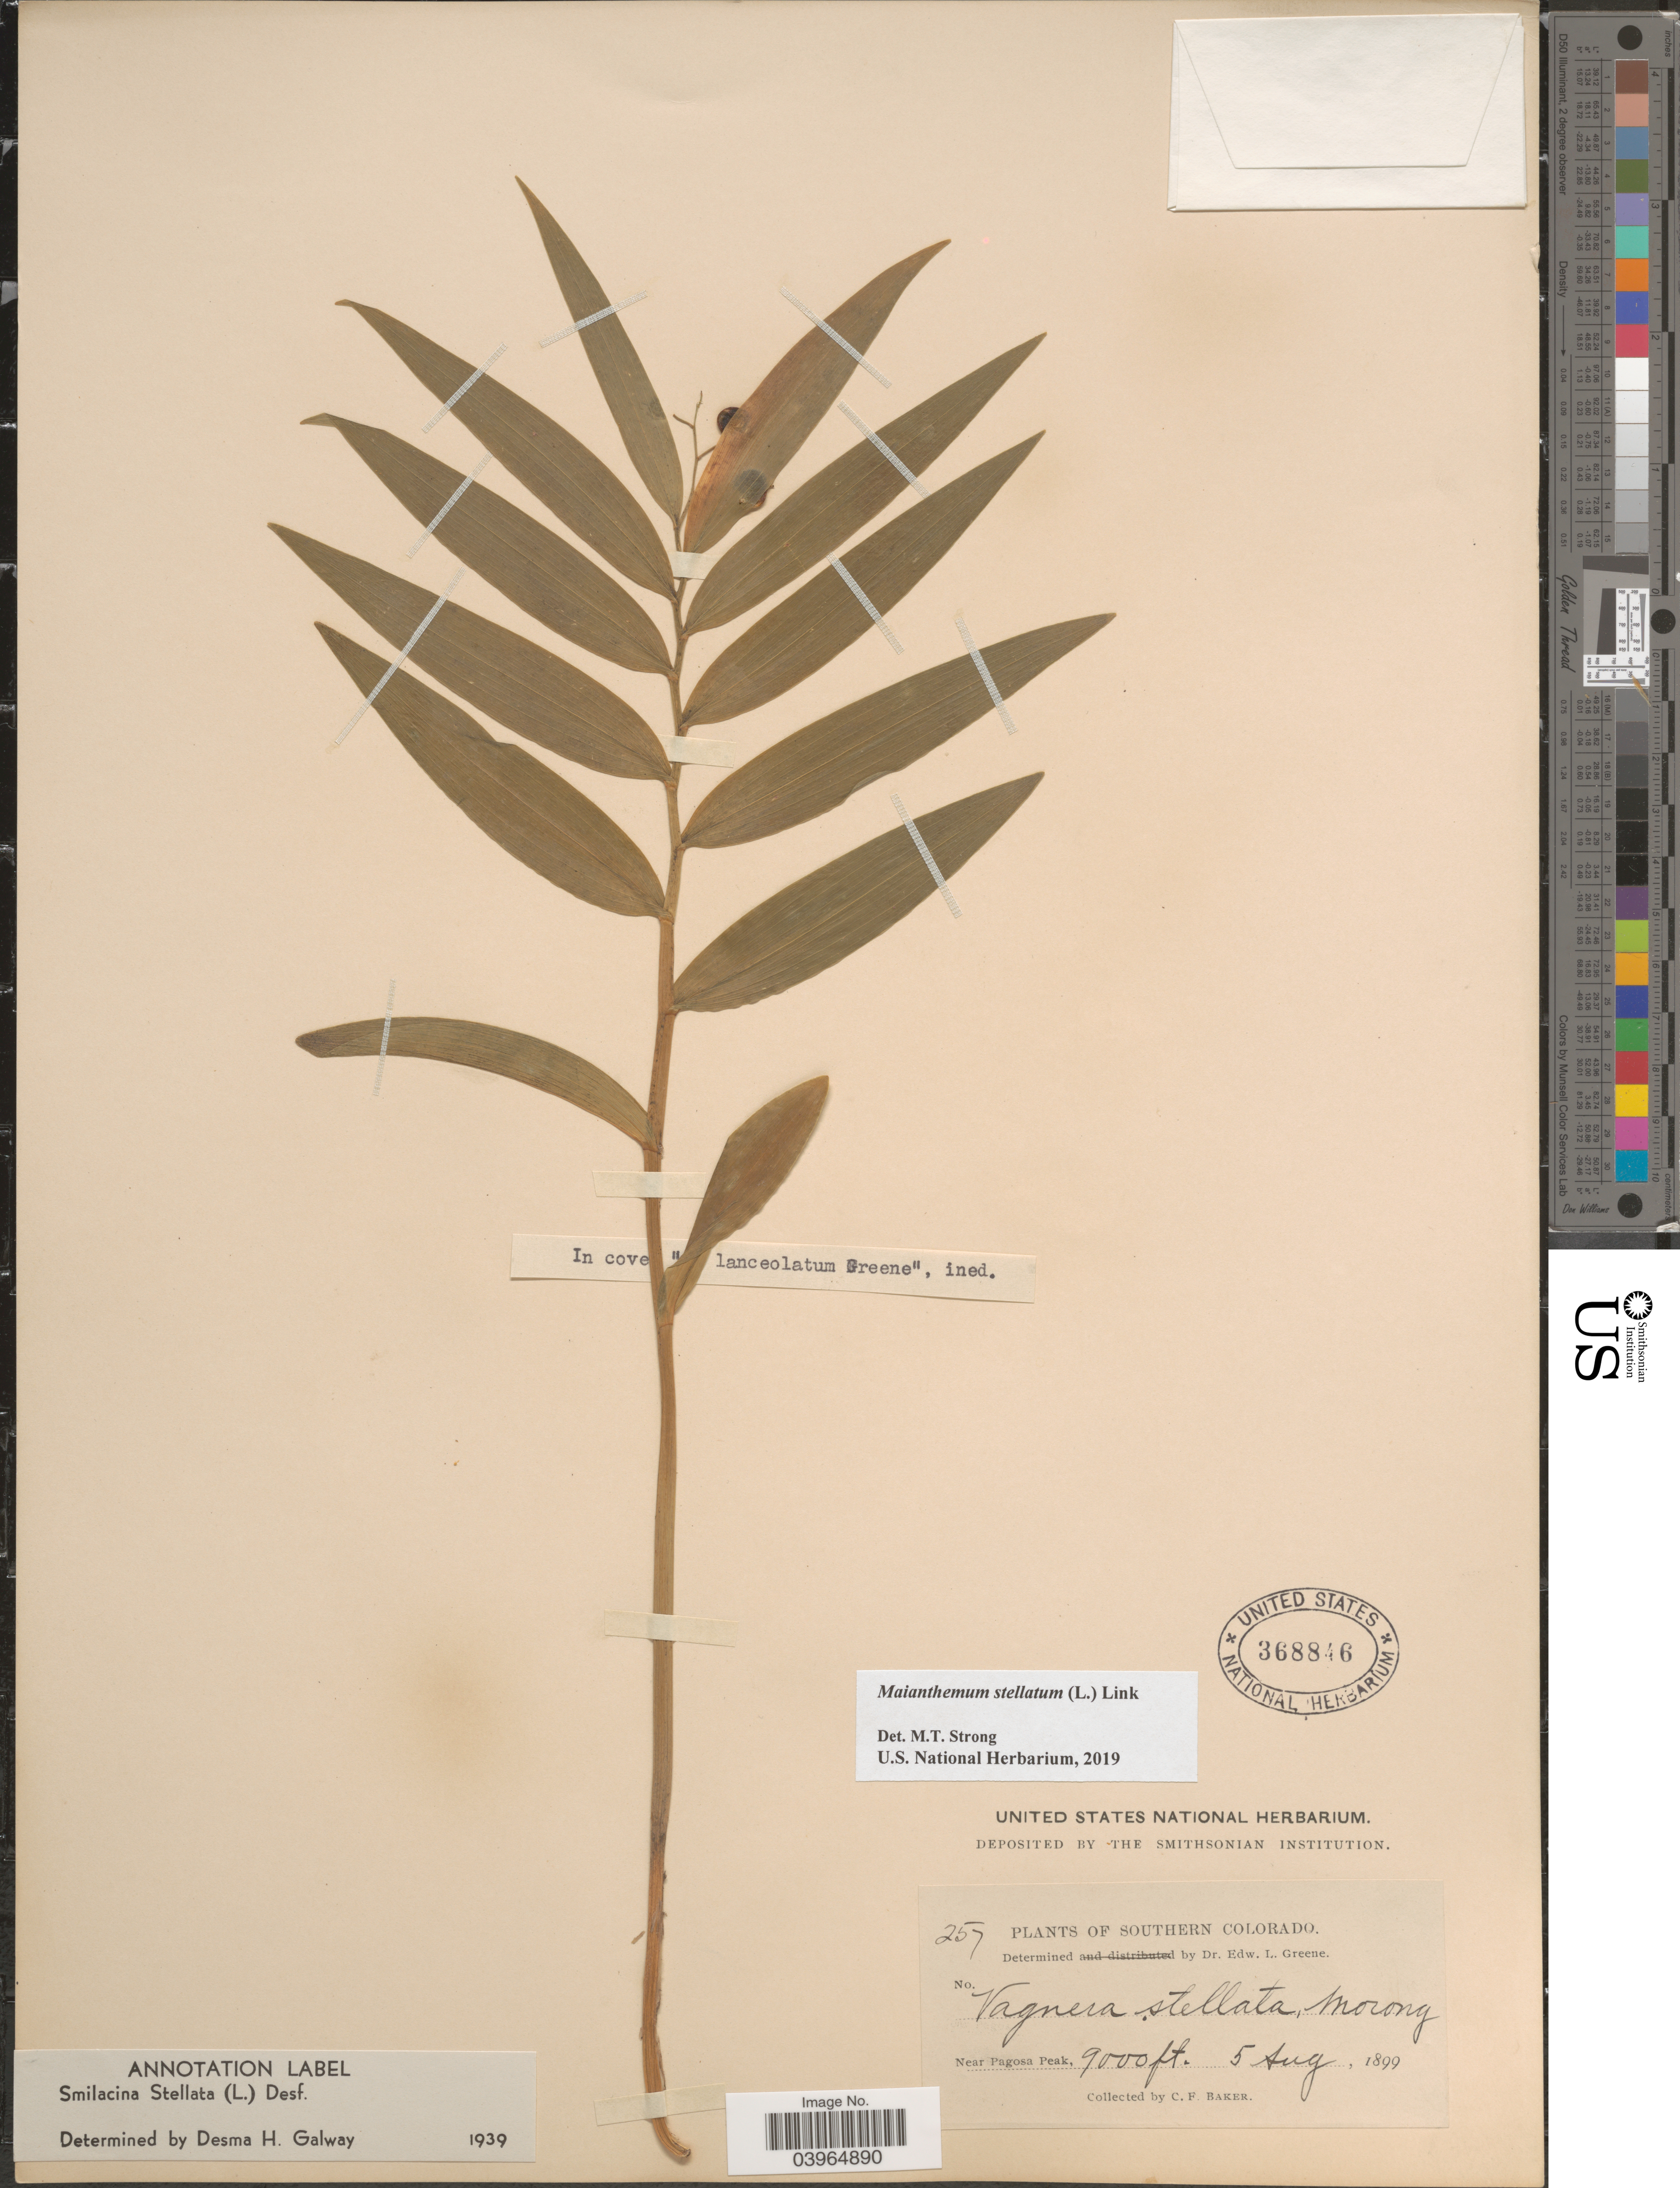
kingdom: Plantae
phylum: Tracheophyta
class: Liliopsida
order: Asparagales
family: Asparagaceae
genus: Maianthemum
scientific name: Maianthemum stellatum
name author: (L.) Link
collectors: C. F. Baker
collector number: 257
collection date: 1899-08-05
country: United States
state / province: Colorado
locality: Southern Colorado. Near Pagosa Peak.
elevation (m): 2743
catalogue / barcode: US 368846